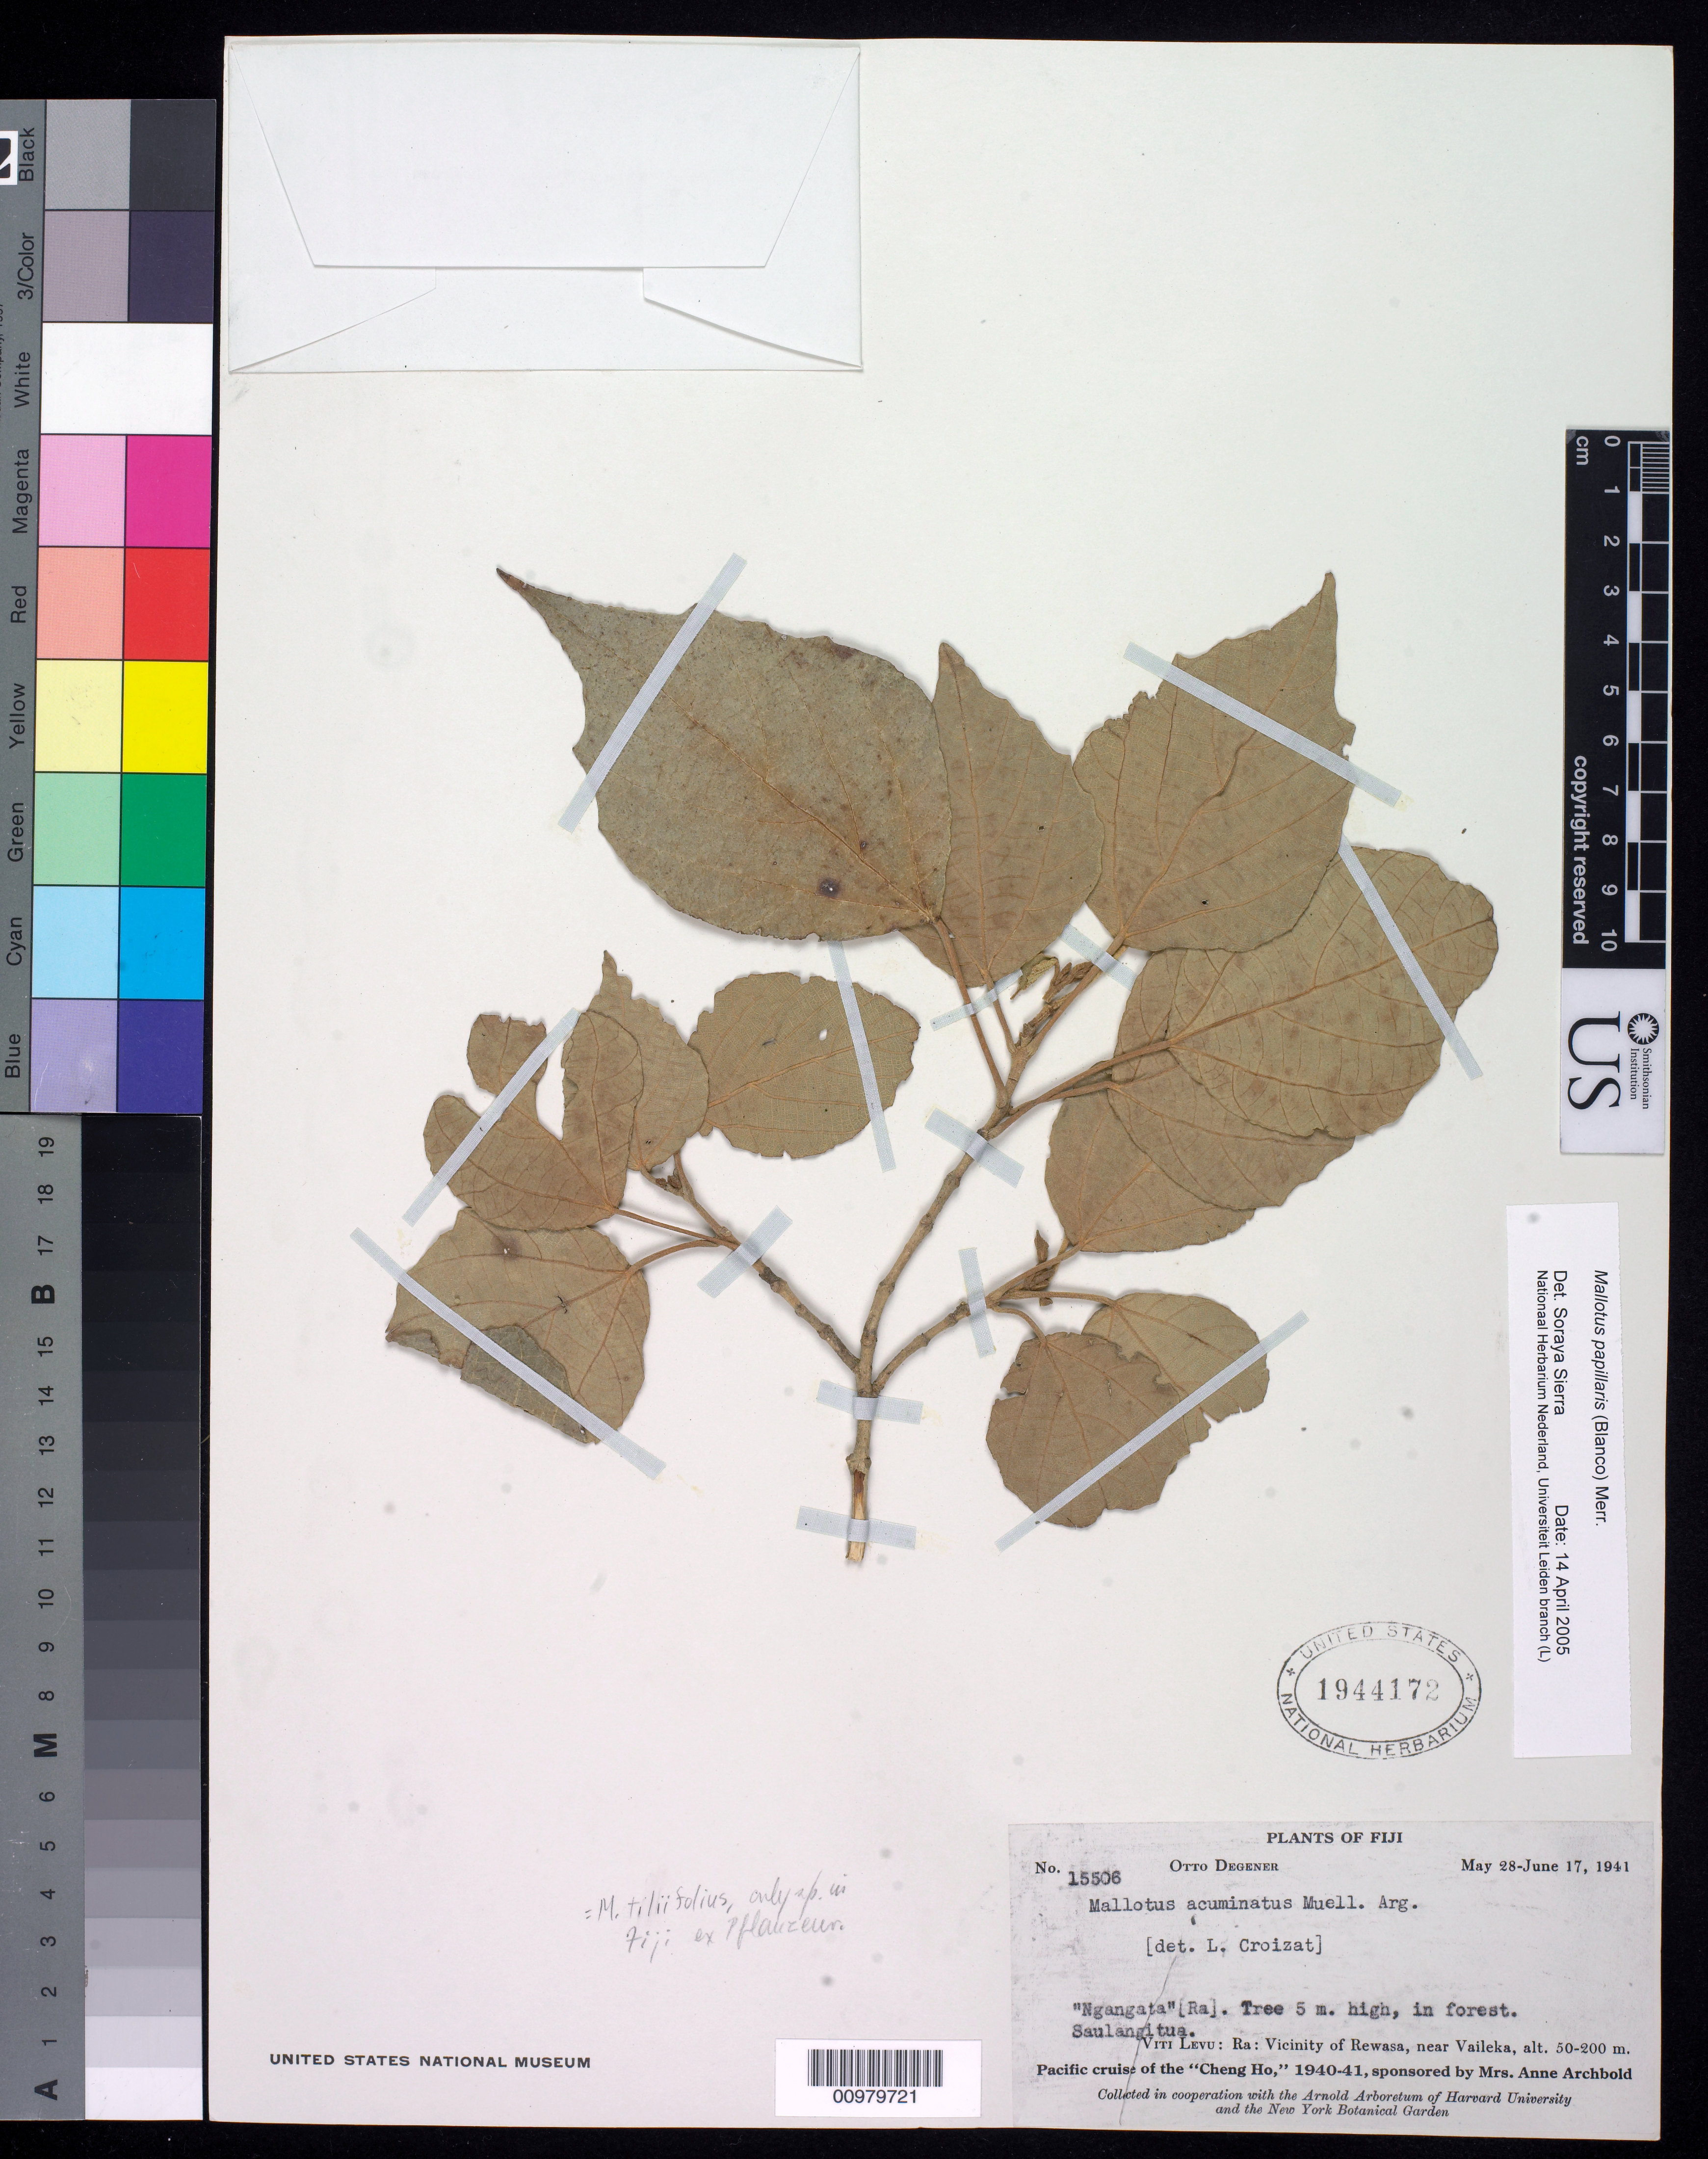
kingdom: Plantae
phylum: Tracheophyta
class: Magnoliopsida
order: Malpighiales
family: Euphorbiaceae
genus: Mallotus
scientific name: Mallotus papillaris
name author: (Blanco) Merr.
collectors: L. C. M. Croizat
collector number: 15506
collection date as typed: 28 May 1941 to 17 Jun 1941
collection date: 1941-05-28/1941-06-17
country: Fiji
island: Viti Levu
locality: Vicinity of Rewasa, near Vaileka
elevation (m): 50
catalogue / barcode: US 1944172